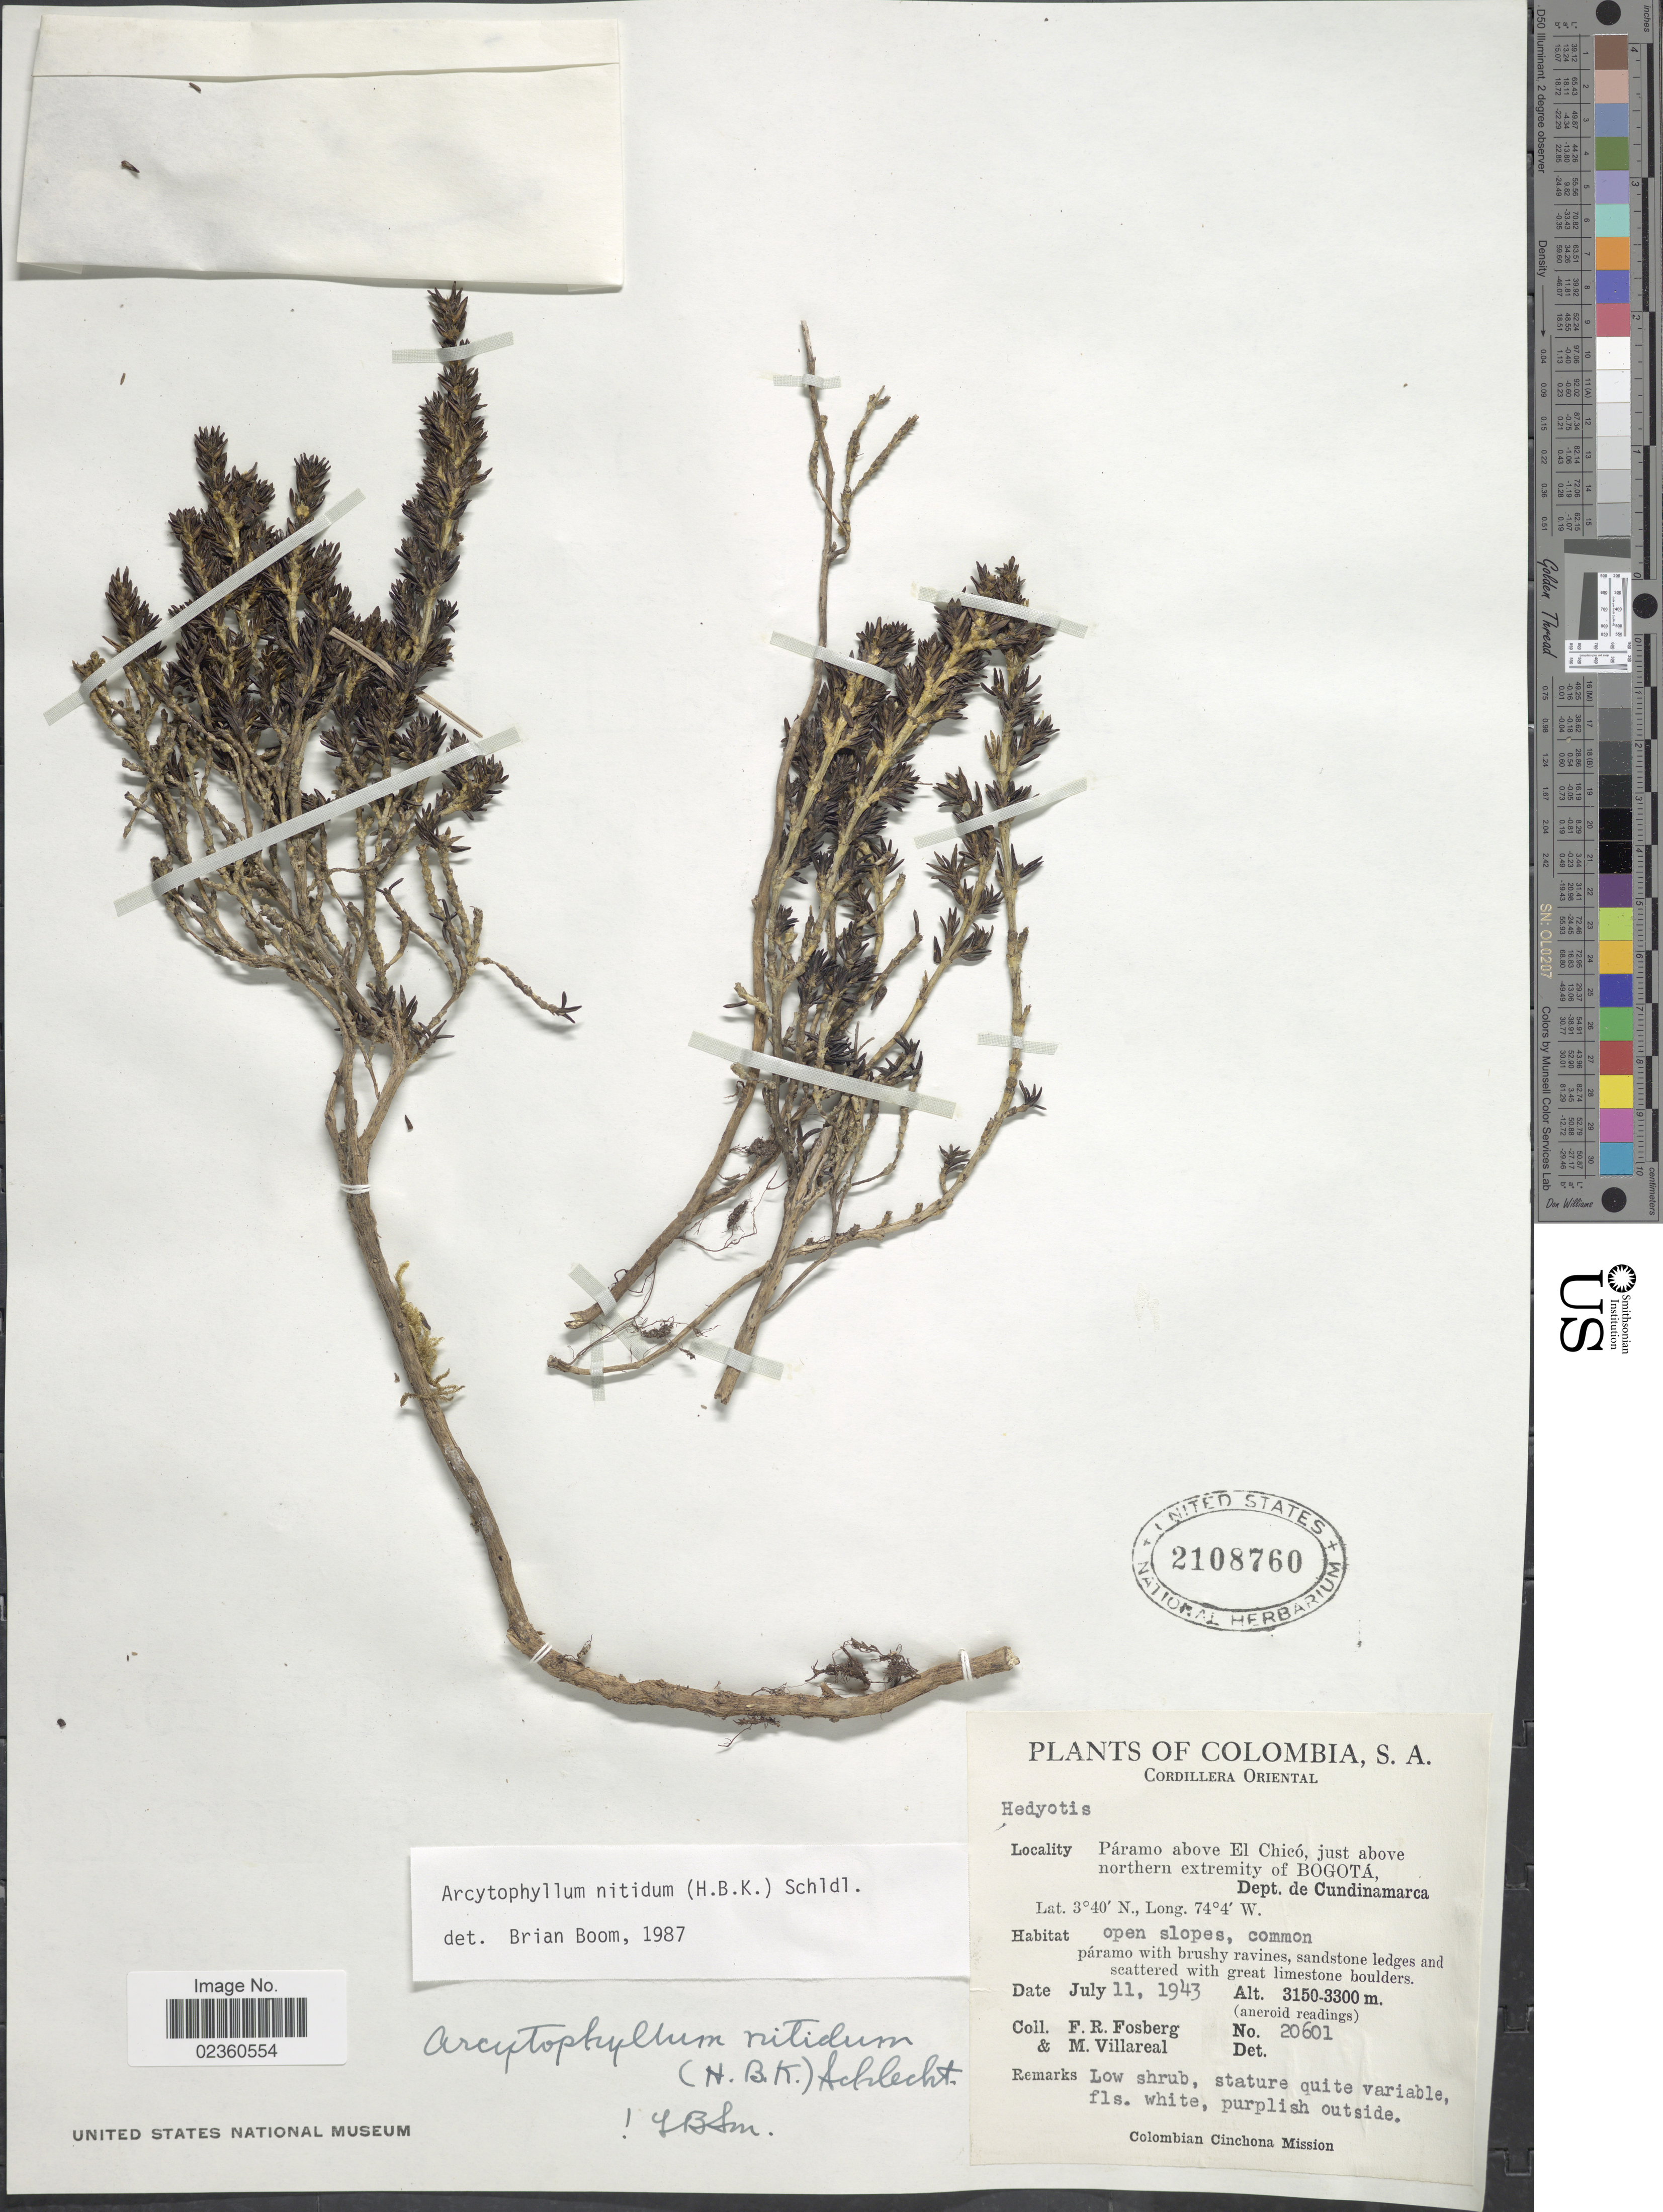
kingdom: Plantae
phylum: Tracheophyta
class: Magnoliopsida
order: Gentianales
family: Rubiaceae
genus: Arcytophyllum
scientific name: Arcytophyllum nitidum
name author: (Kunth) Schltdl.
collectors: F. R. Fosberg & M. Villareal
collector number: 20601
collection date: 1943-07-11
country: Colombia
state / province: Cundinamarca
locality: Cordillera Oriental, Páramo above El Chicó, just above northern extremity of Bogotá, Dept. de Cundinamarca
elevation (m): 3150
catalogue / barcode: US 2108760